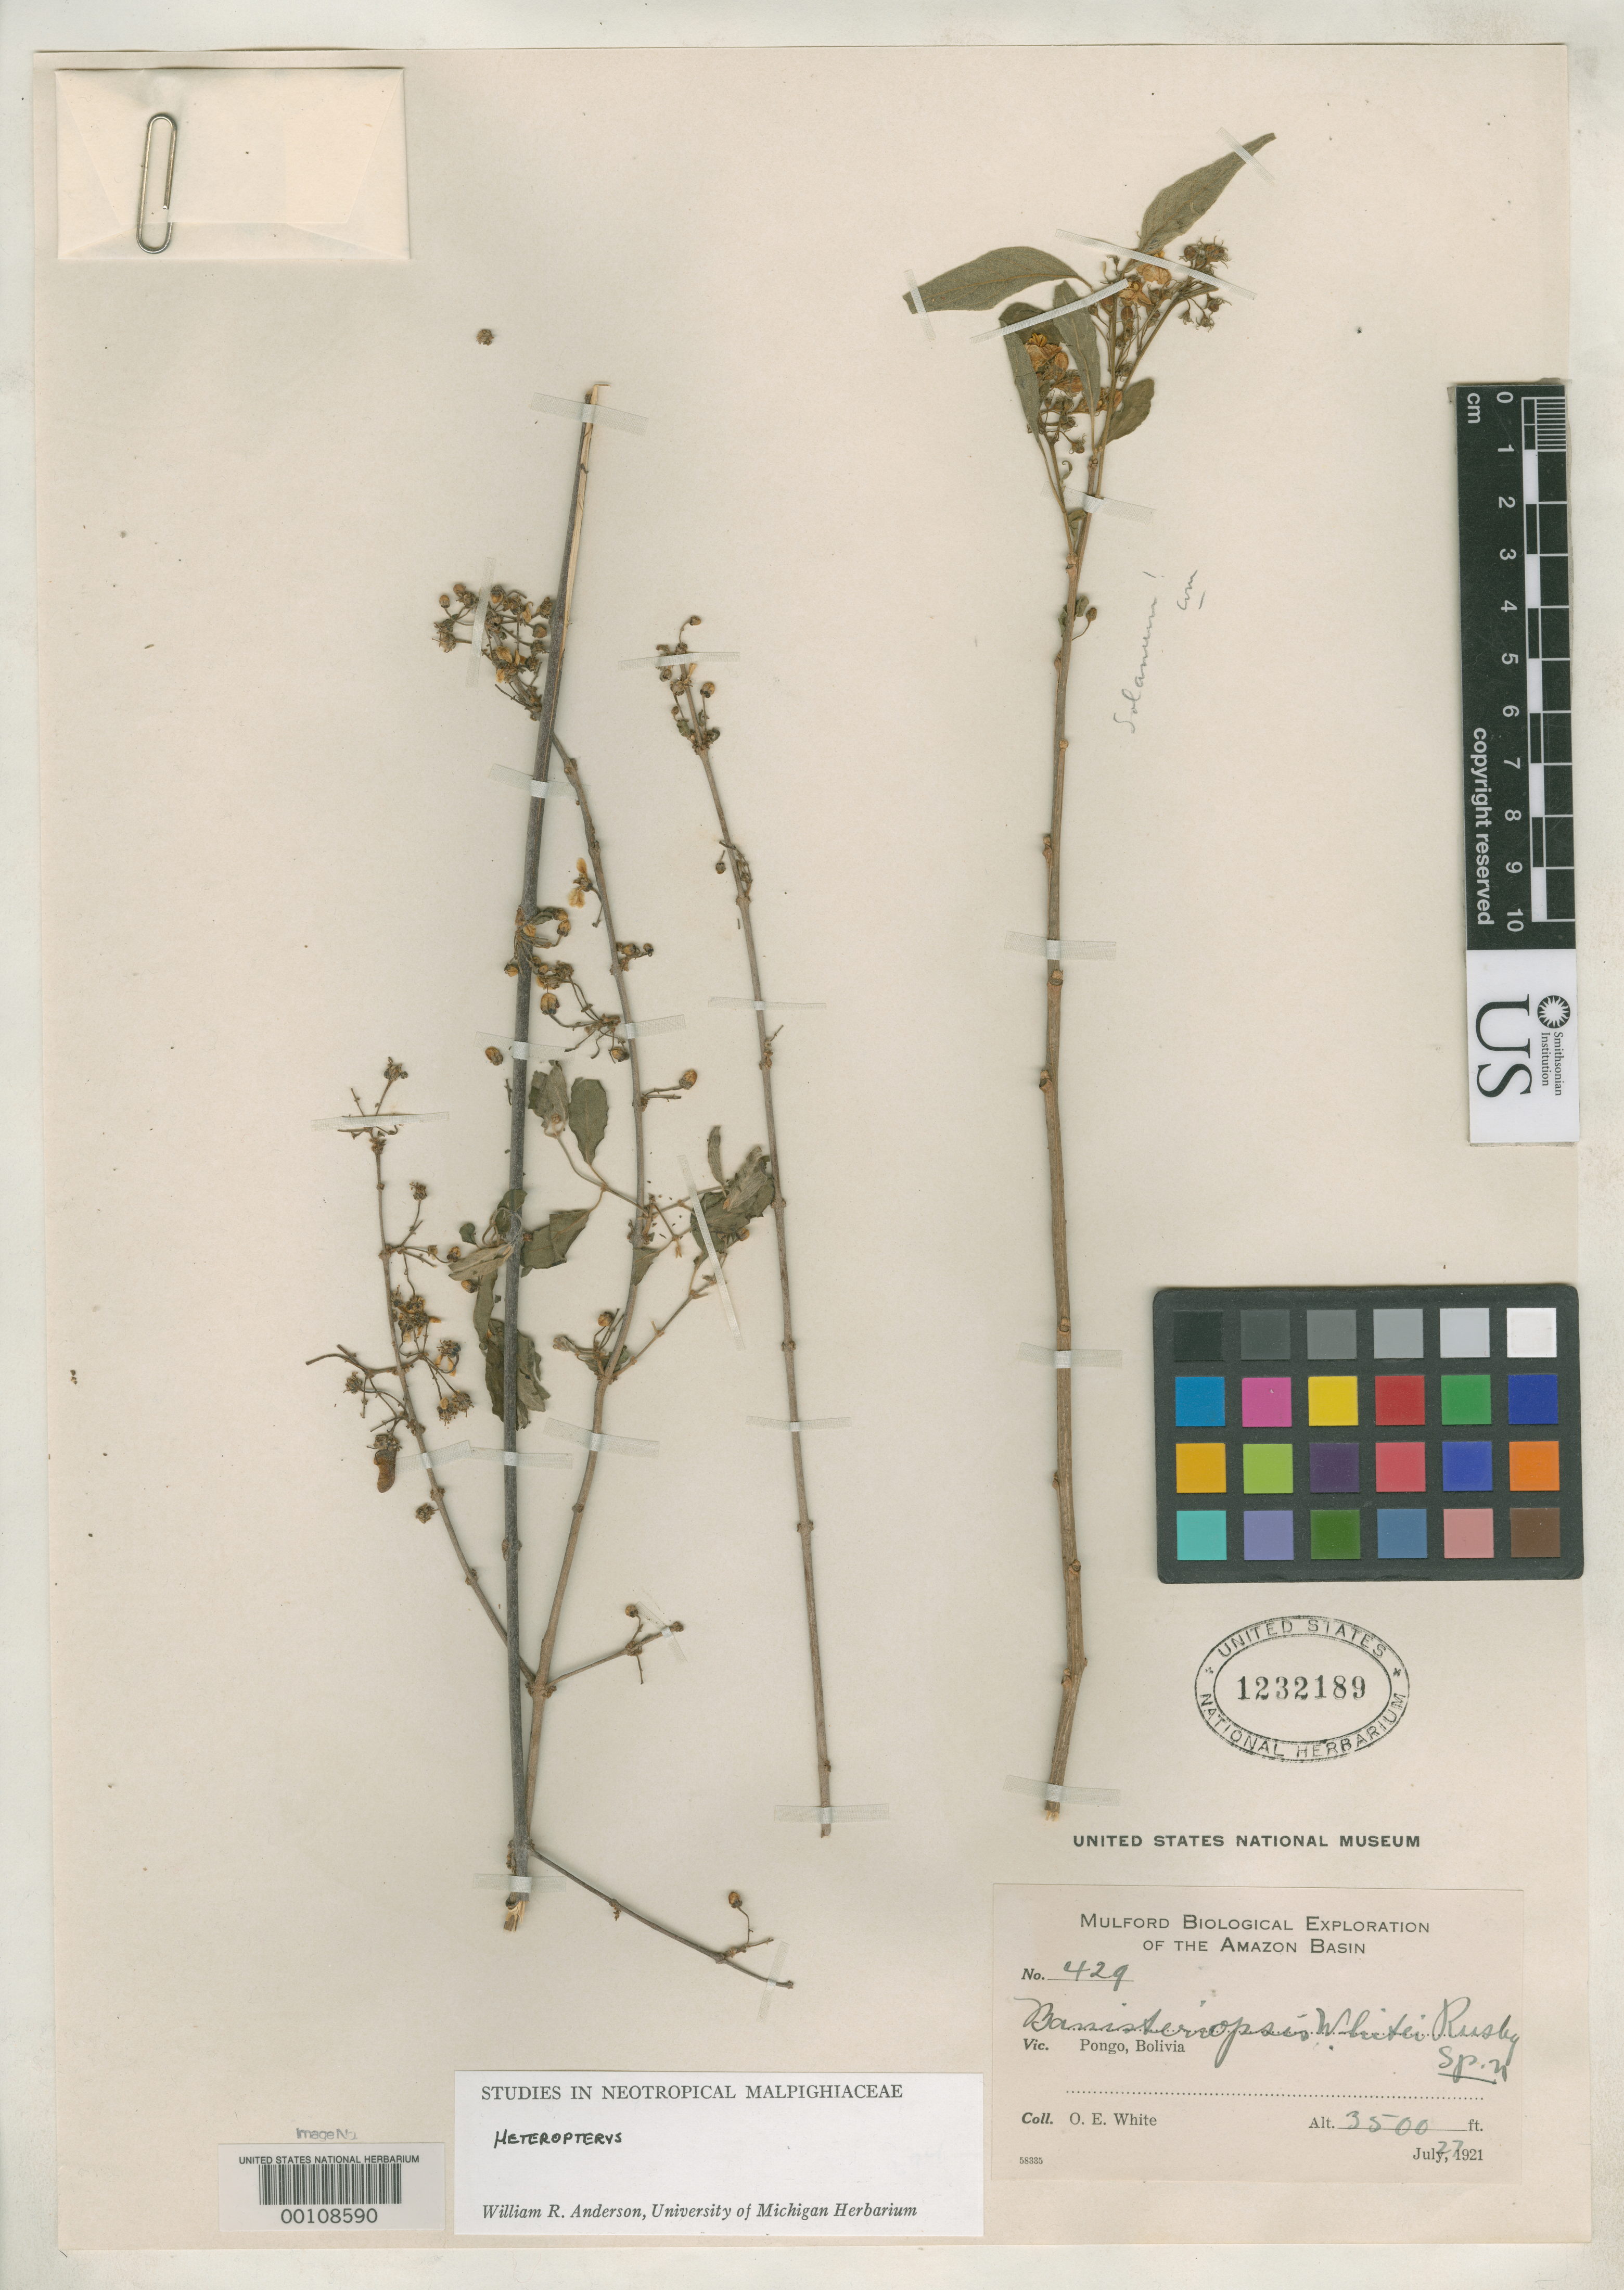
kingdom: Plantae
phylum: Tracheophyta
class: Magnoliopsida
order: Malpighiales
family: Malpighiaceae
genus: Banisteriopsis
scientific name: Banisteriopsis whitei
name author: Rusby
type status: Isotype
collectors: O. E. White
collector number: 429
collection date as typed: July 27, 1921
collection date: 1921-07-27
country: Bolivia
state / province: La Paz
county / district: Inquisivi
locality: Pongo de Quime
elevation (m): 1067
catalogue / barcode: US 1232189